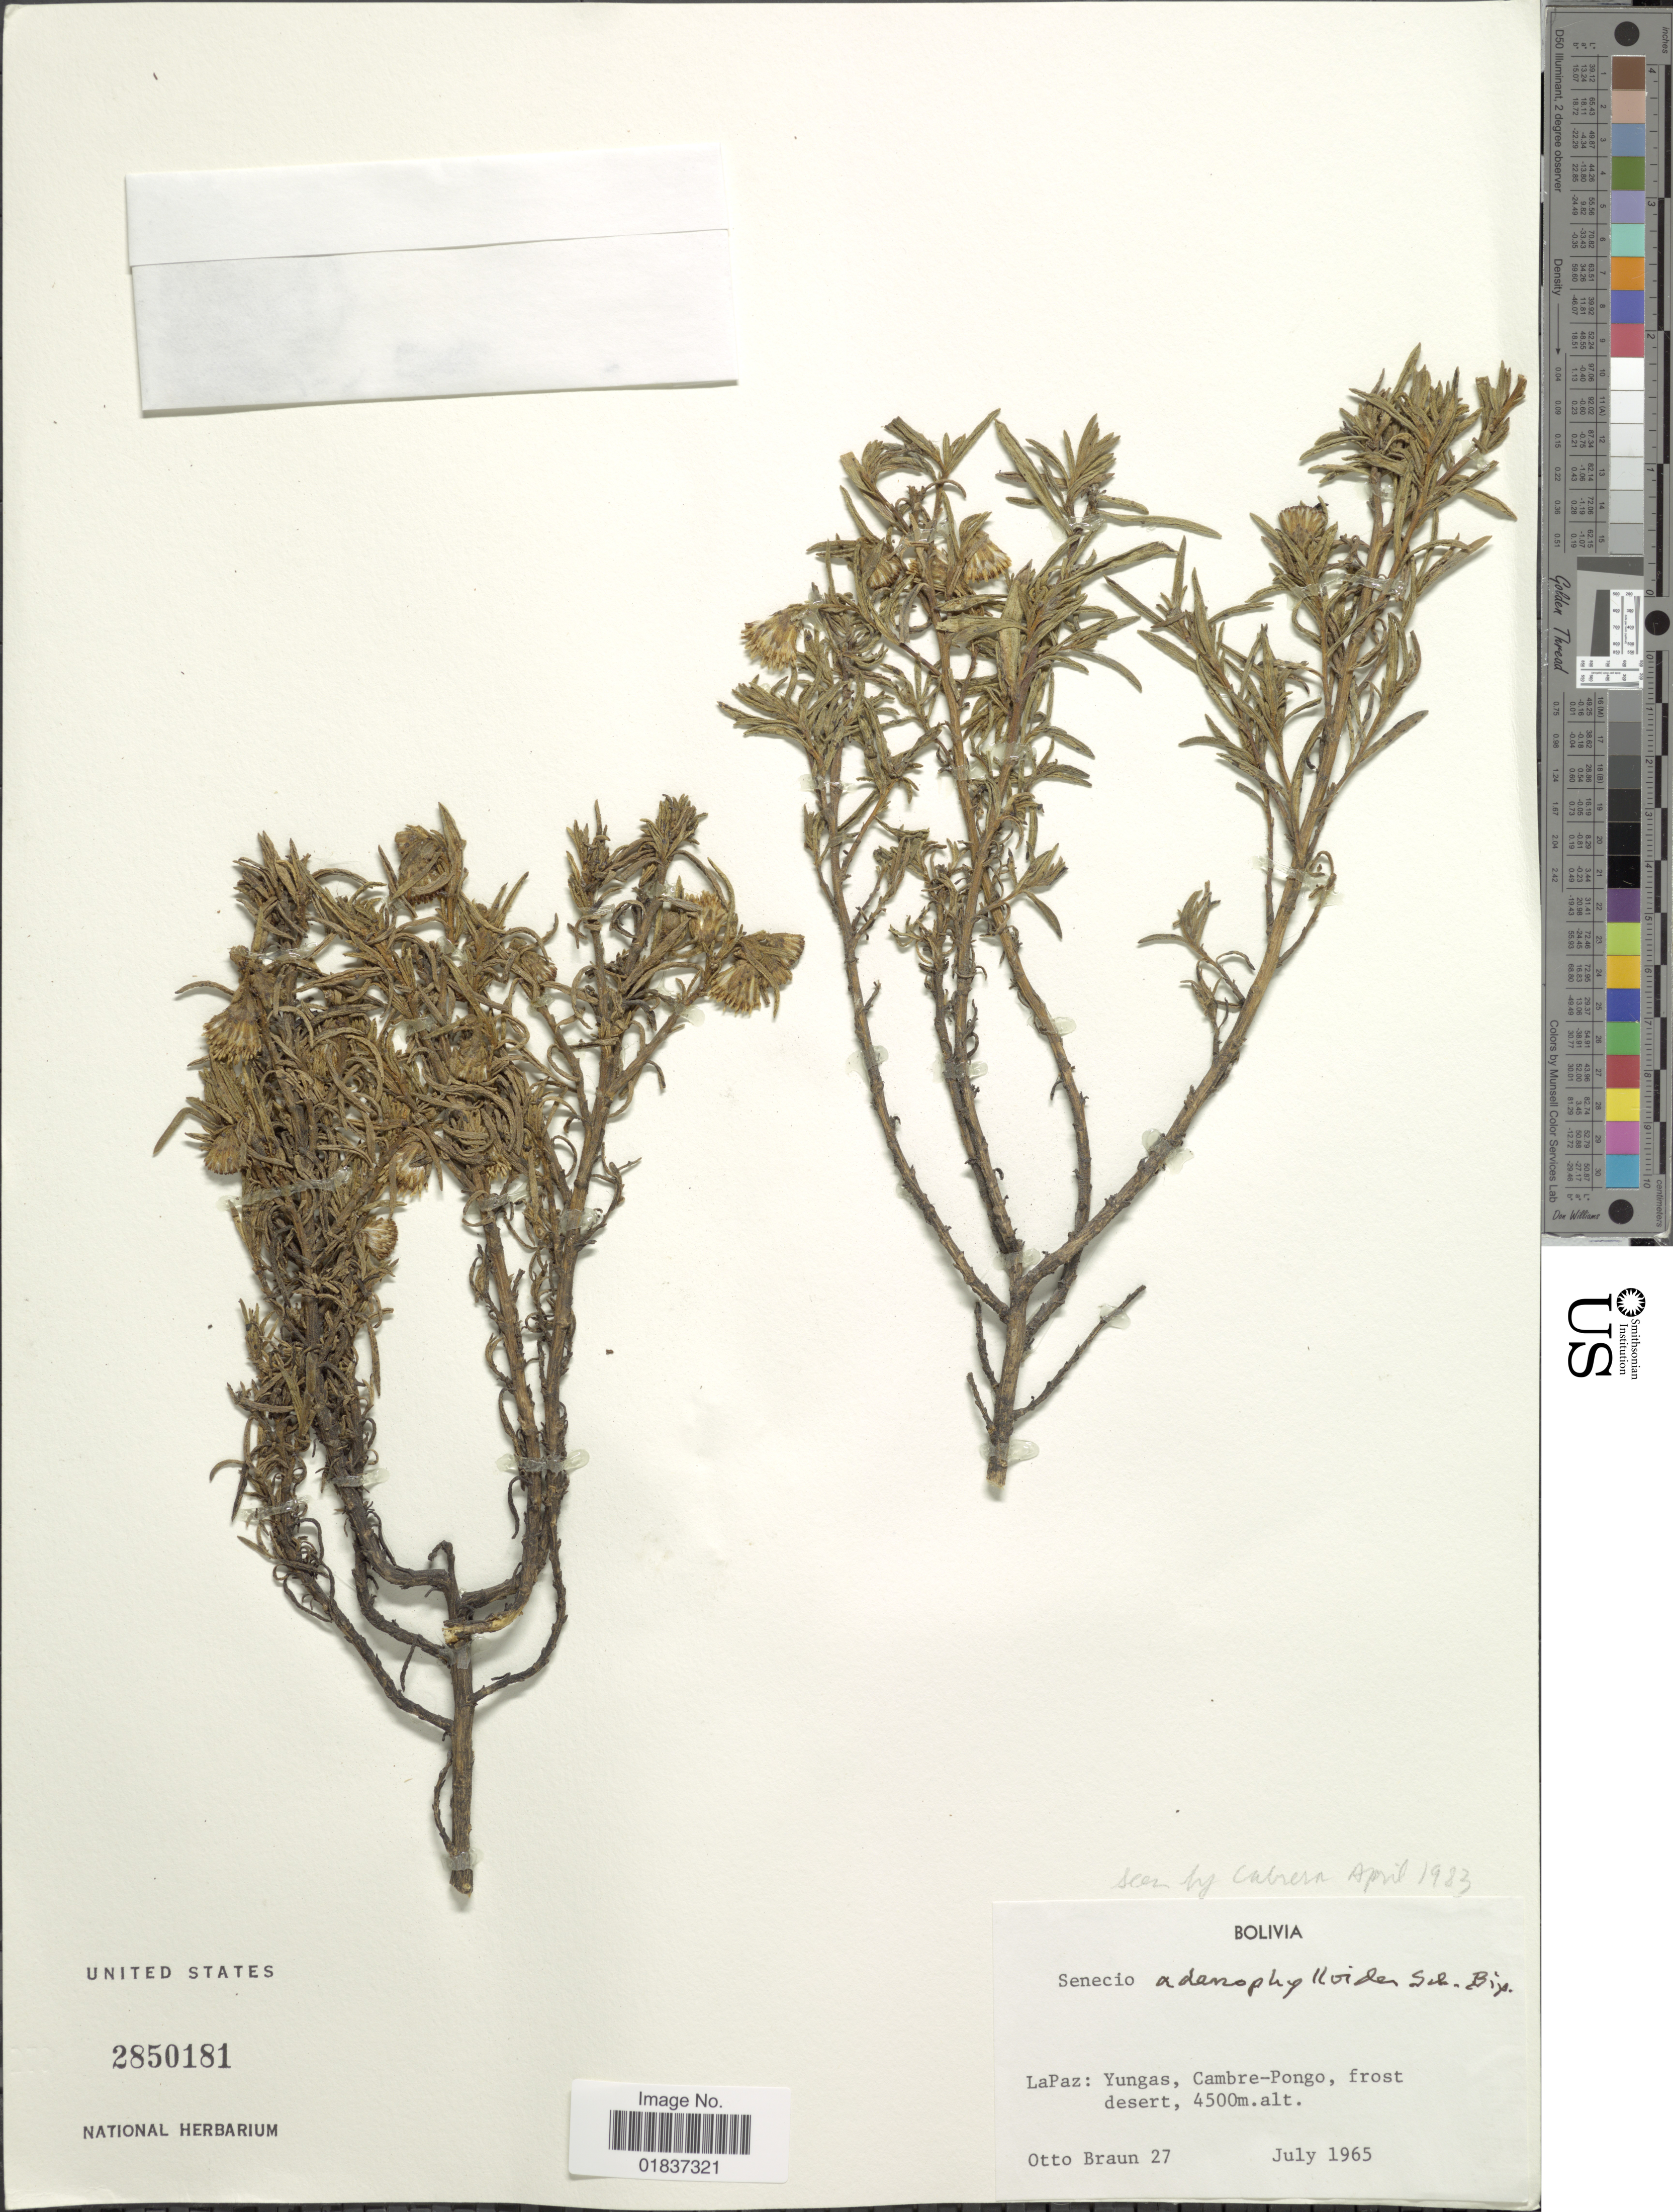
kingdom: Plantae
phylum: Tracheophyta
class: Magnoliopsida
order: Asterales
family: Asteraceae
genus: Senecio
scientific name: Senecio rufescens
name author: DC.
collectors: O. Braun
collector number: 27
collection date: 1965-07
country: Bolivia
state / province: La Paz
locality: LaPaz: Yungas, Cambre-Pongo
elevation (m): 4500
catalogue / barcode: US 2850181